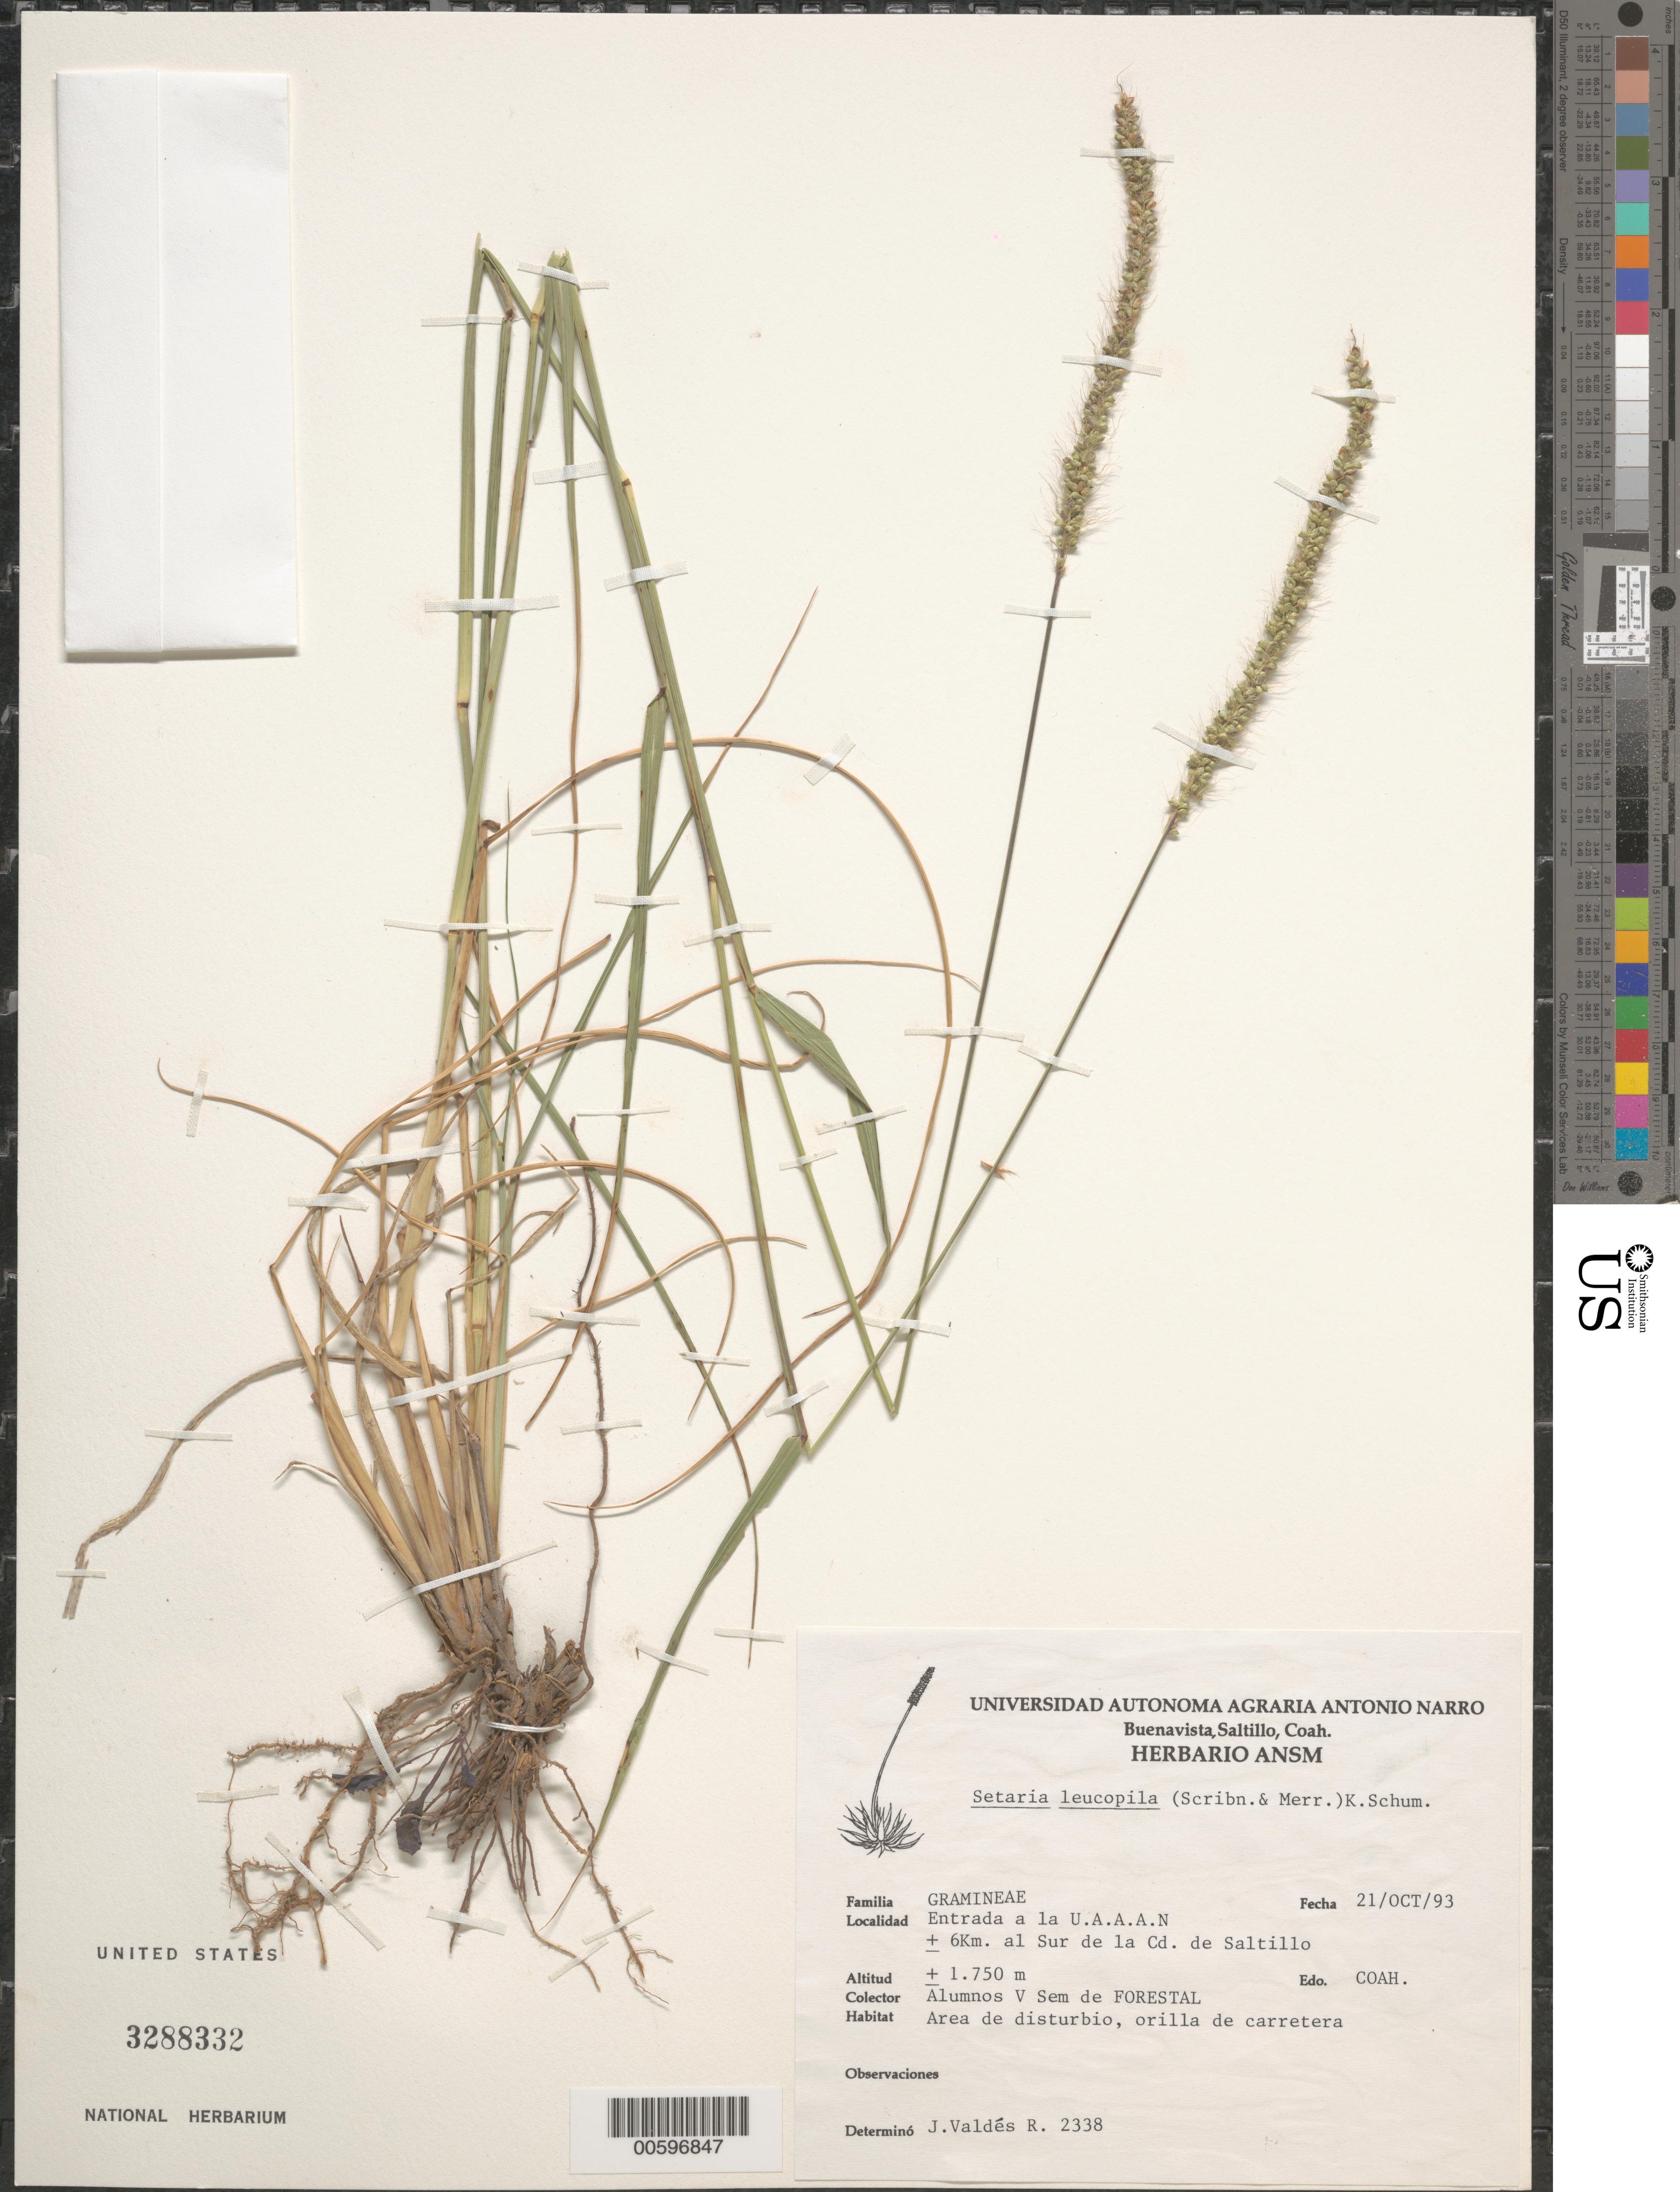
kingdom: Plantae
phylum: Tracheophyta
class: Liliopsida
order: Poales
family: Poaceae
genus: Setaria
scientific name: Setaria leucopila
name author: (Scribn. & Merr.) K. Schum.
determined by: Valdés-Reyna, Jesús, (ANSM), Universidad Autonoma Agraria Antonio Narro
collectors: Alumnos V Sem de Forestal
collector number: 2338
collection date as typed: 21 Oct 1993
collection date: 1993-10-21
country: Mexico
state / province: Coahuila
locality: Entrada a la U.A.A.A.N +/- 6 km al Sur de la Cd. de Saltillo.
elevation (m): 1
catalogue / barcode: US 3288332